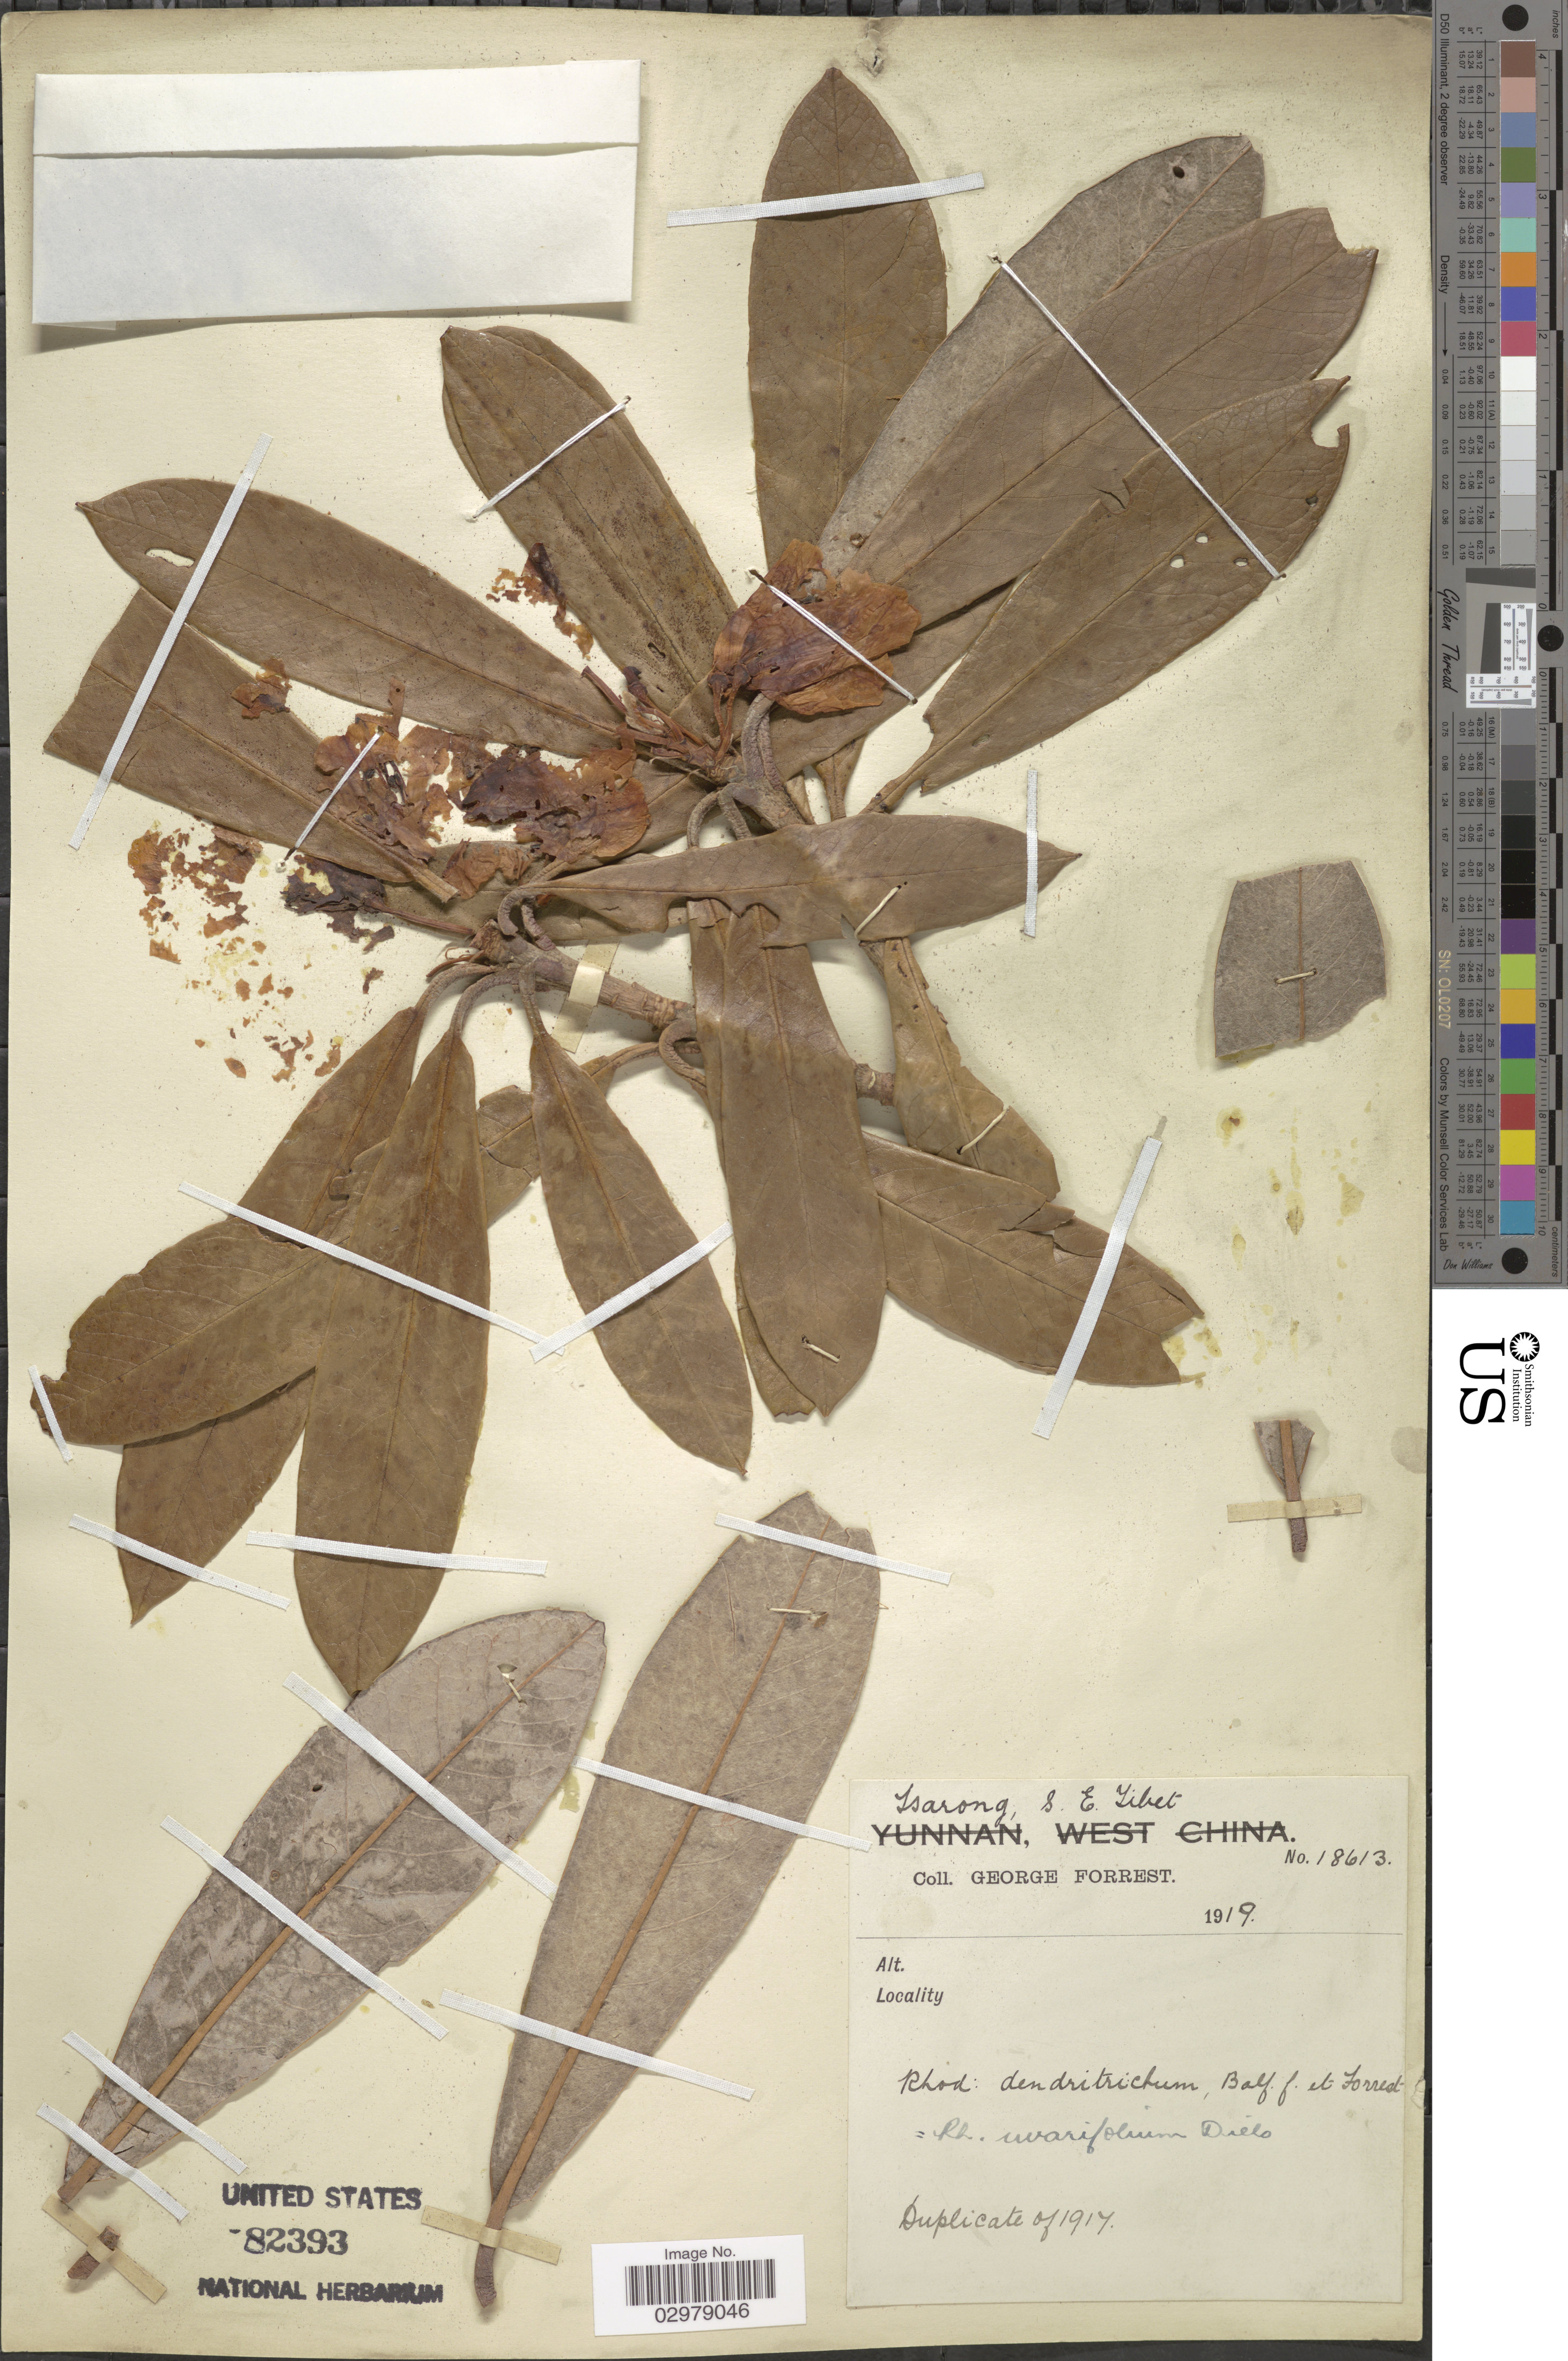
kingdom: Plantae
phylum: Tracheophyta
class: Magnoliopsida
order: Ericales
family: Ericaceae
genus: Rhododendron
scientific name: Rhododendron uvarifolium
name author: Diels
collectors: G. Forrest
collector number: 18613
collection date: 1919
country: China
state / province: Xizang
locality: Tsarong, S.E. Tibet.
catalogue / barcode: US 82393